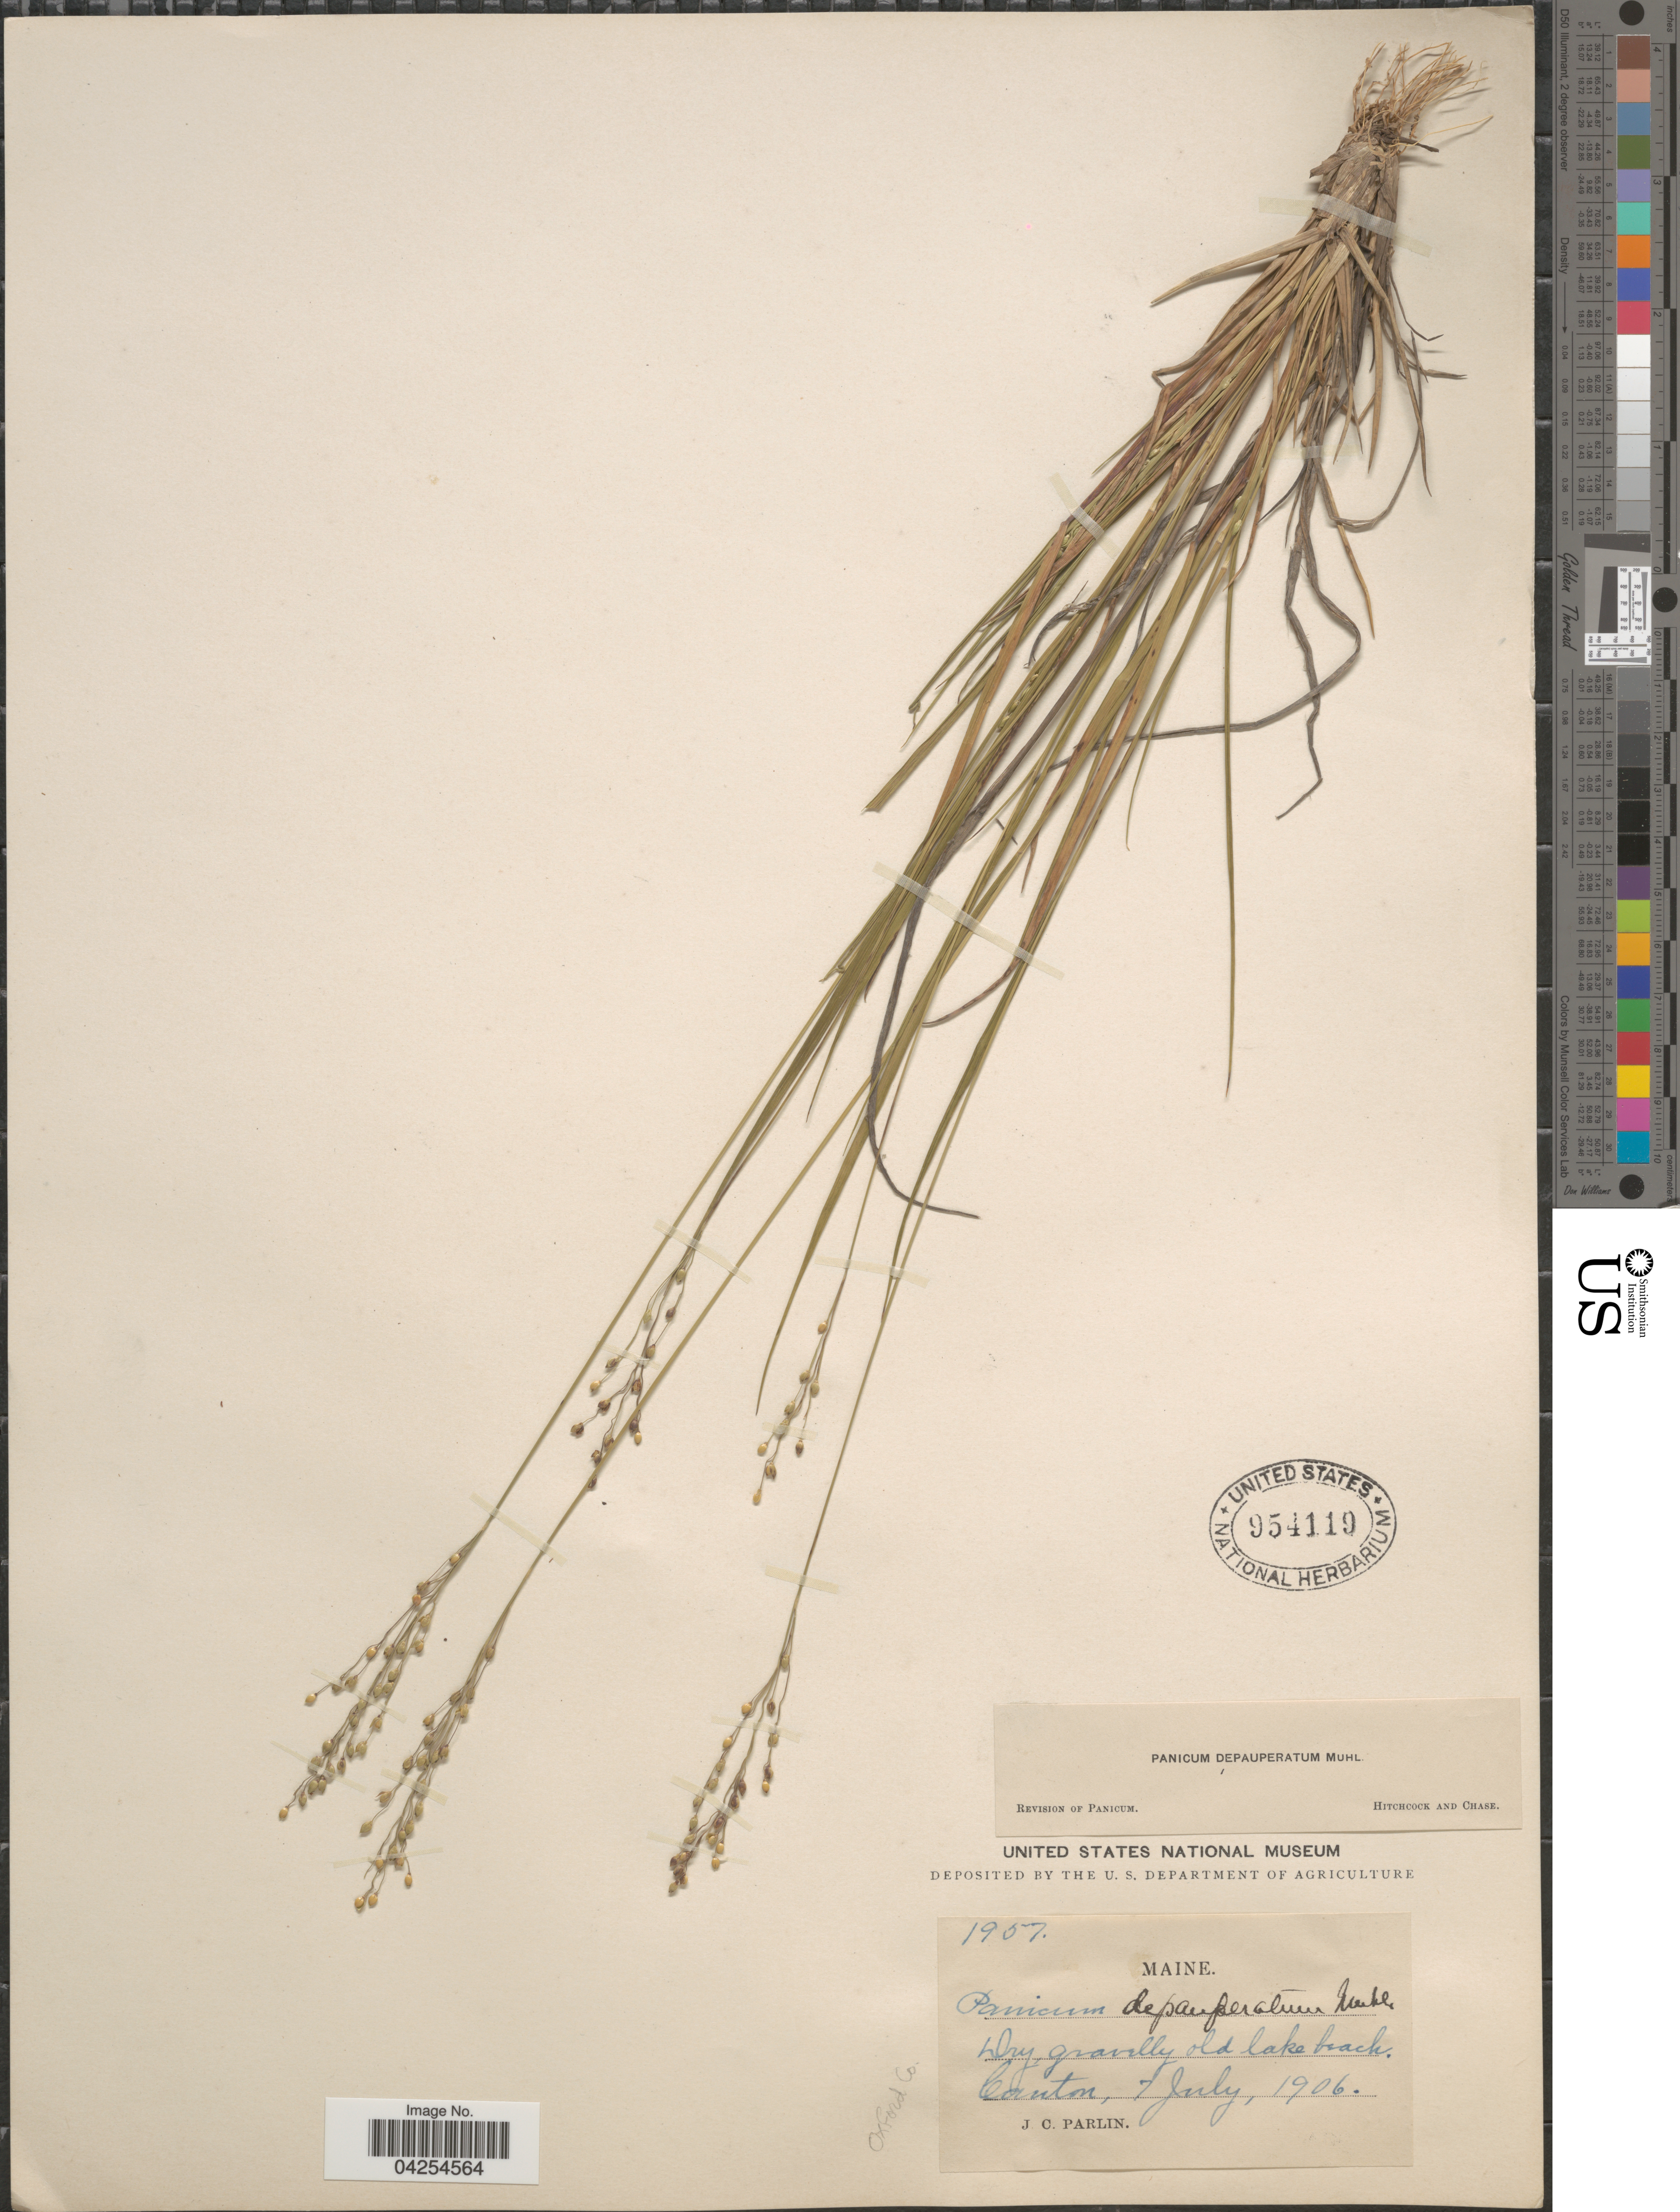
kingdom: Plantae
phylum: Tracheophyta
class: Liliopsida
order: Poales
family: Poaceae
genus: Dichanthelium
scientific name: Dichanthelium depauperatum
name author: (Muhl.) Gould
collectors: J. Parlin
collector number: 1957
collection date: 1906-07-07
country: United States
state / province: Maine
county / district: Oxford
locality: Dry gravelly old lake beach. Canton. Oxford Co.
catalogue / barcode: US 954119